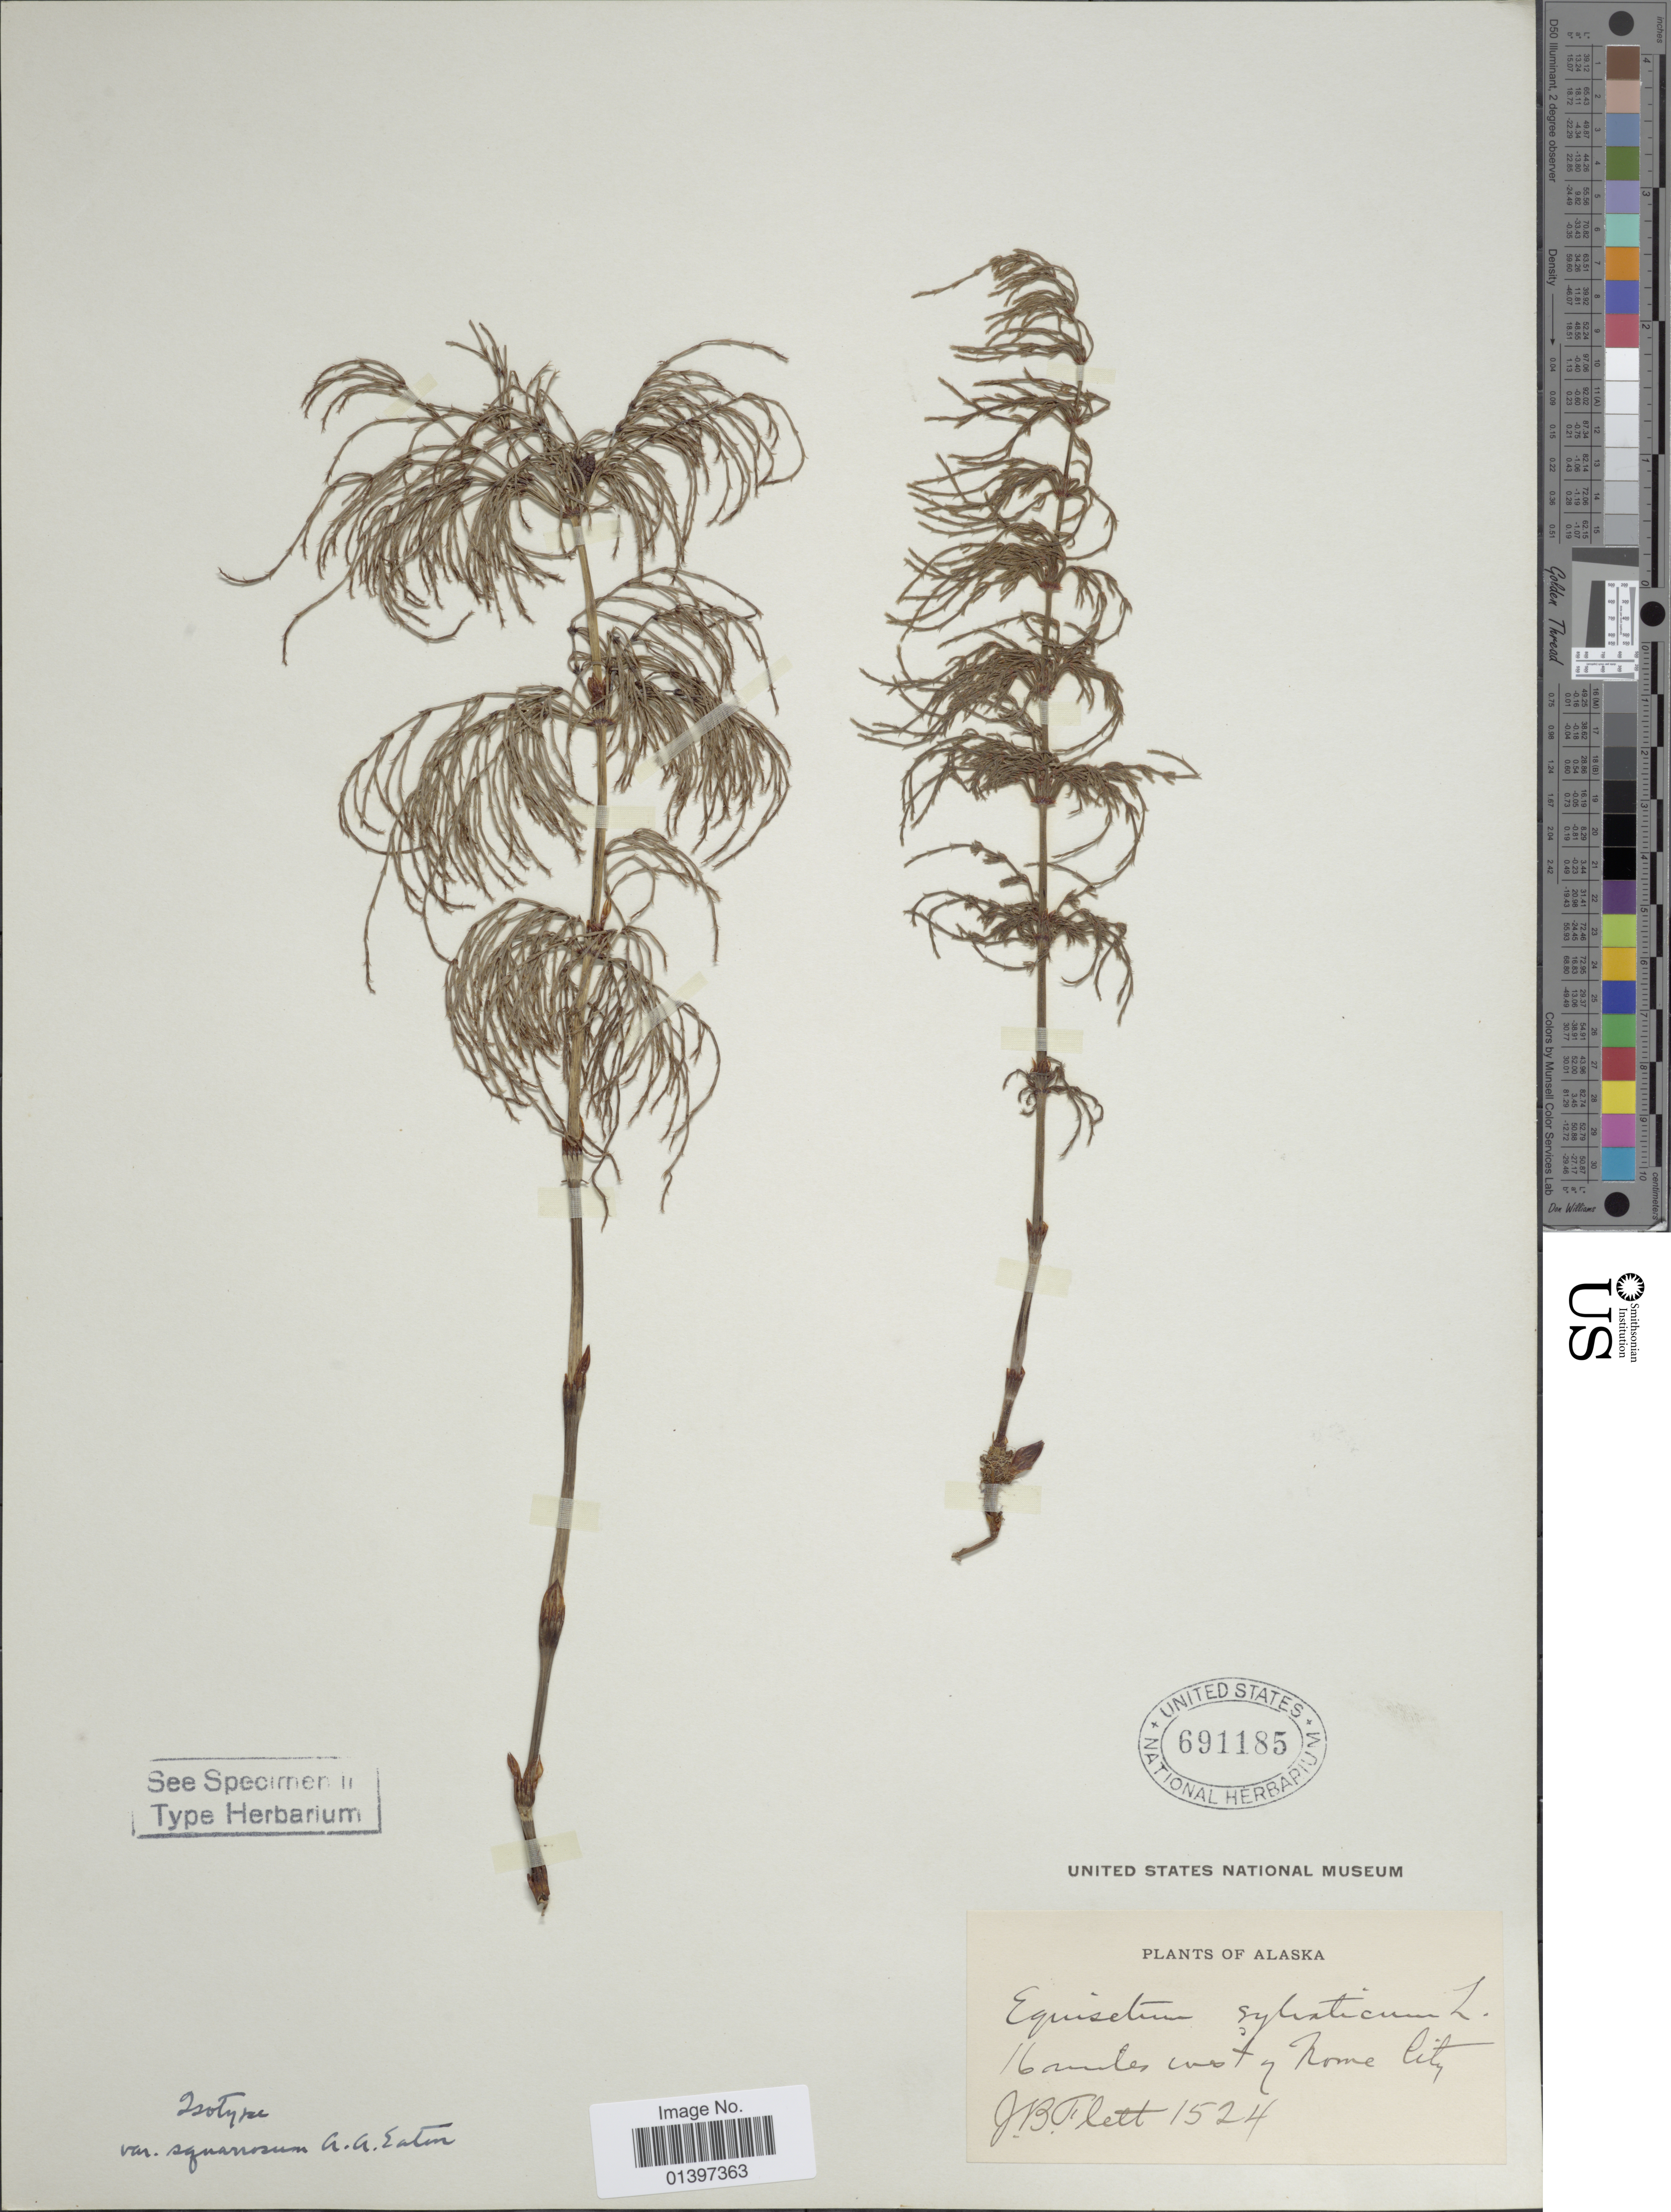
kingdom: Plantae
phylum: Tracheophyta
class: Polypodiopsida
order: Equisetales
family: Equisetaceae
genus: Equisetum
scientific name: Equisetum sylvaticum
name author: L.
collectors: J. Flett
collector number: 1524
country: United States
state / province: Alaska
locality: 16 miles west of Nome City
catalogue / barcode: US 691185